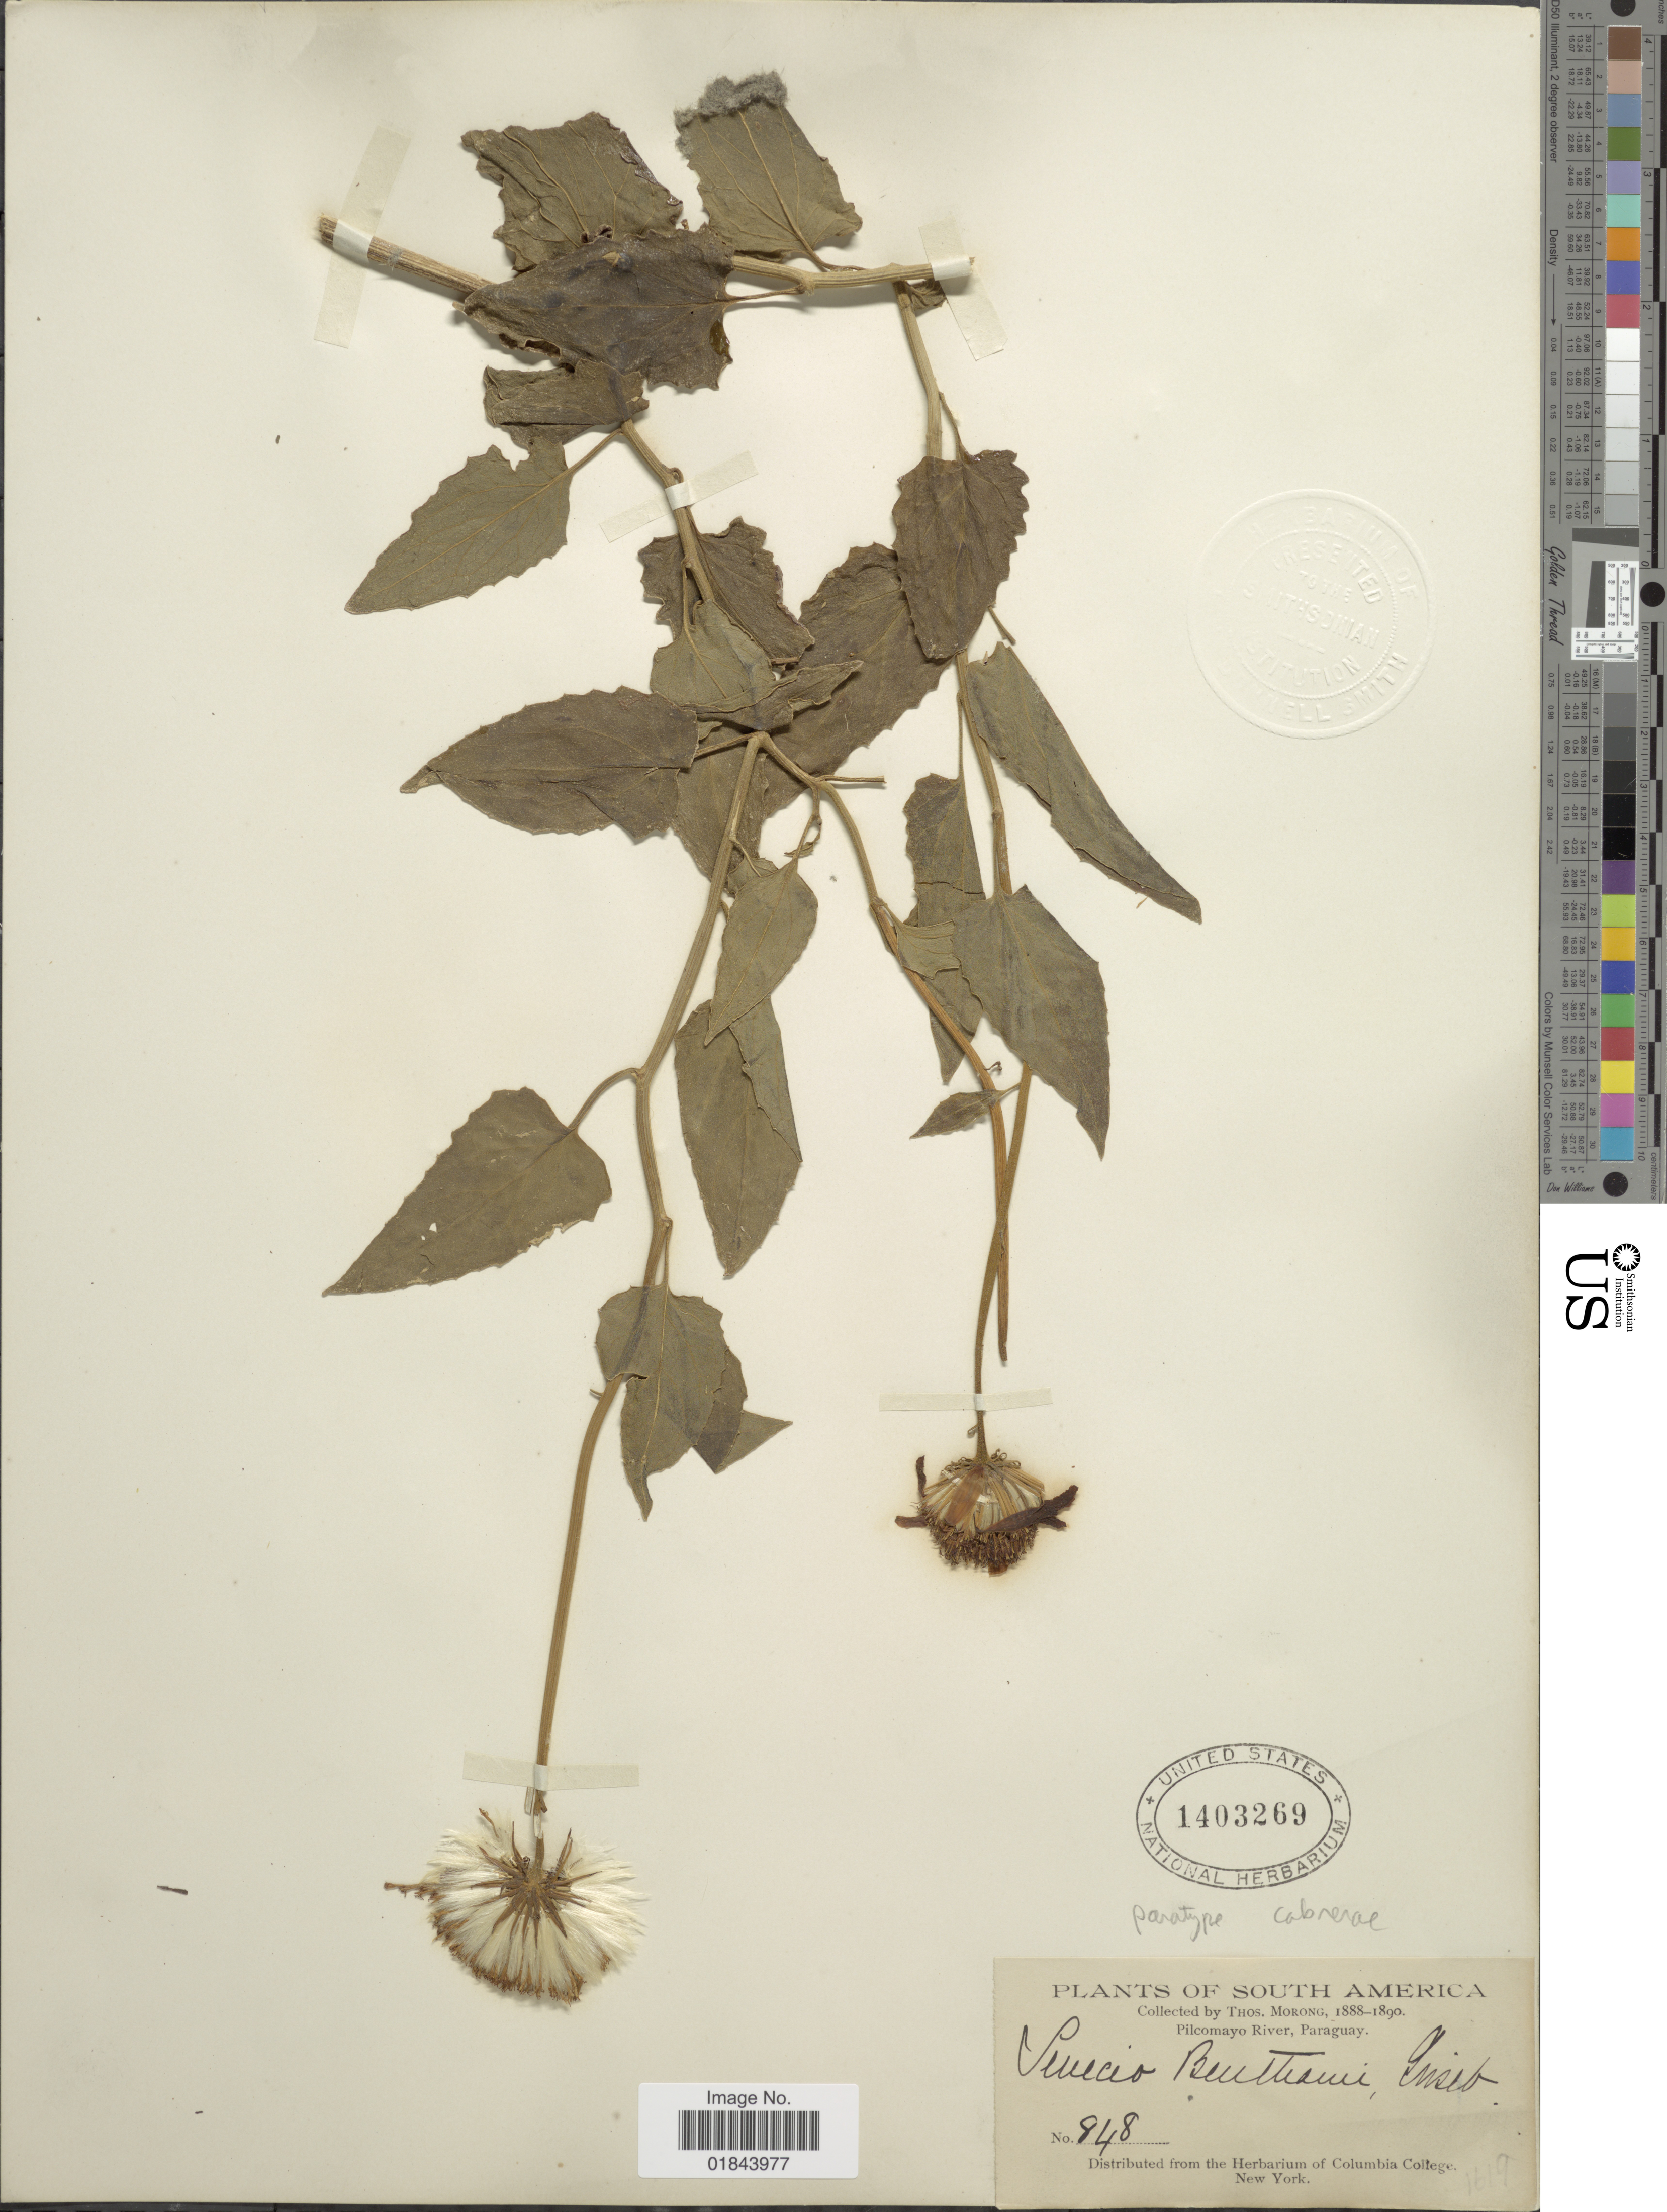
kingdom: Plantae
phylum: Tracheophyta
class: Magnoliopsida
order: Asterales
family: Asteraceae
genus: Pseudogynoxys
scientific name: Pseudogynoxys cabrerae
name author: H. Rob. & Cuatrec.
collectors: ex herb. T. Morong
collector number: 848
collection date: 1888/1890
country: Paraguay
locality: Pilcomayo River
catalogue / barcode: US 1403269